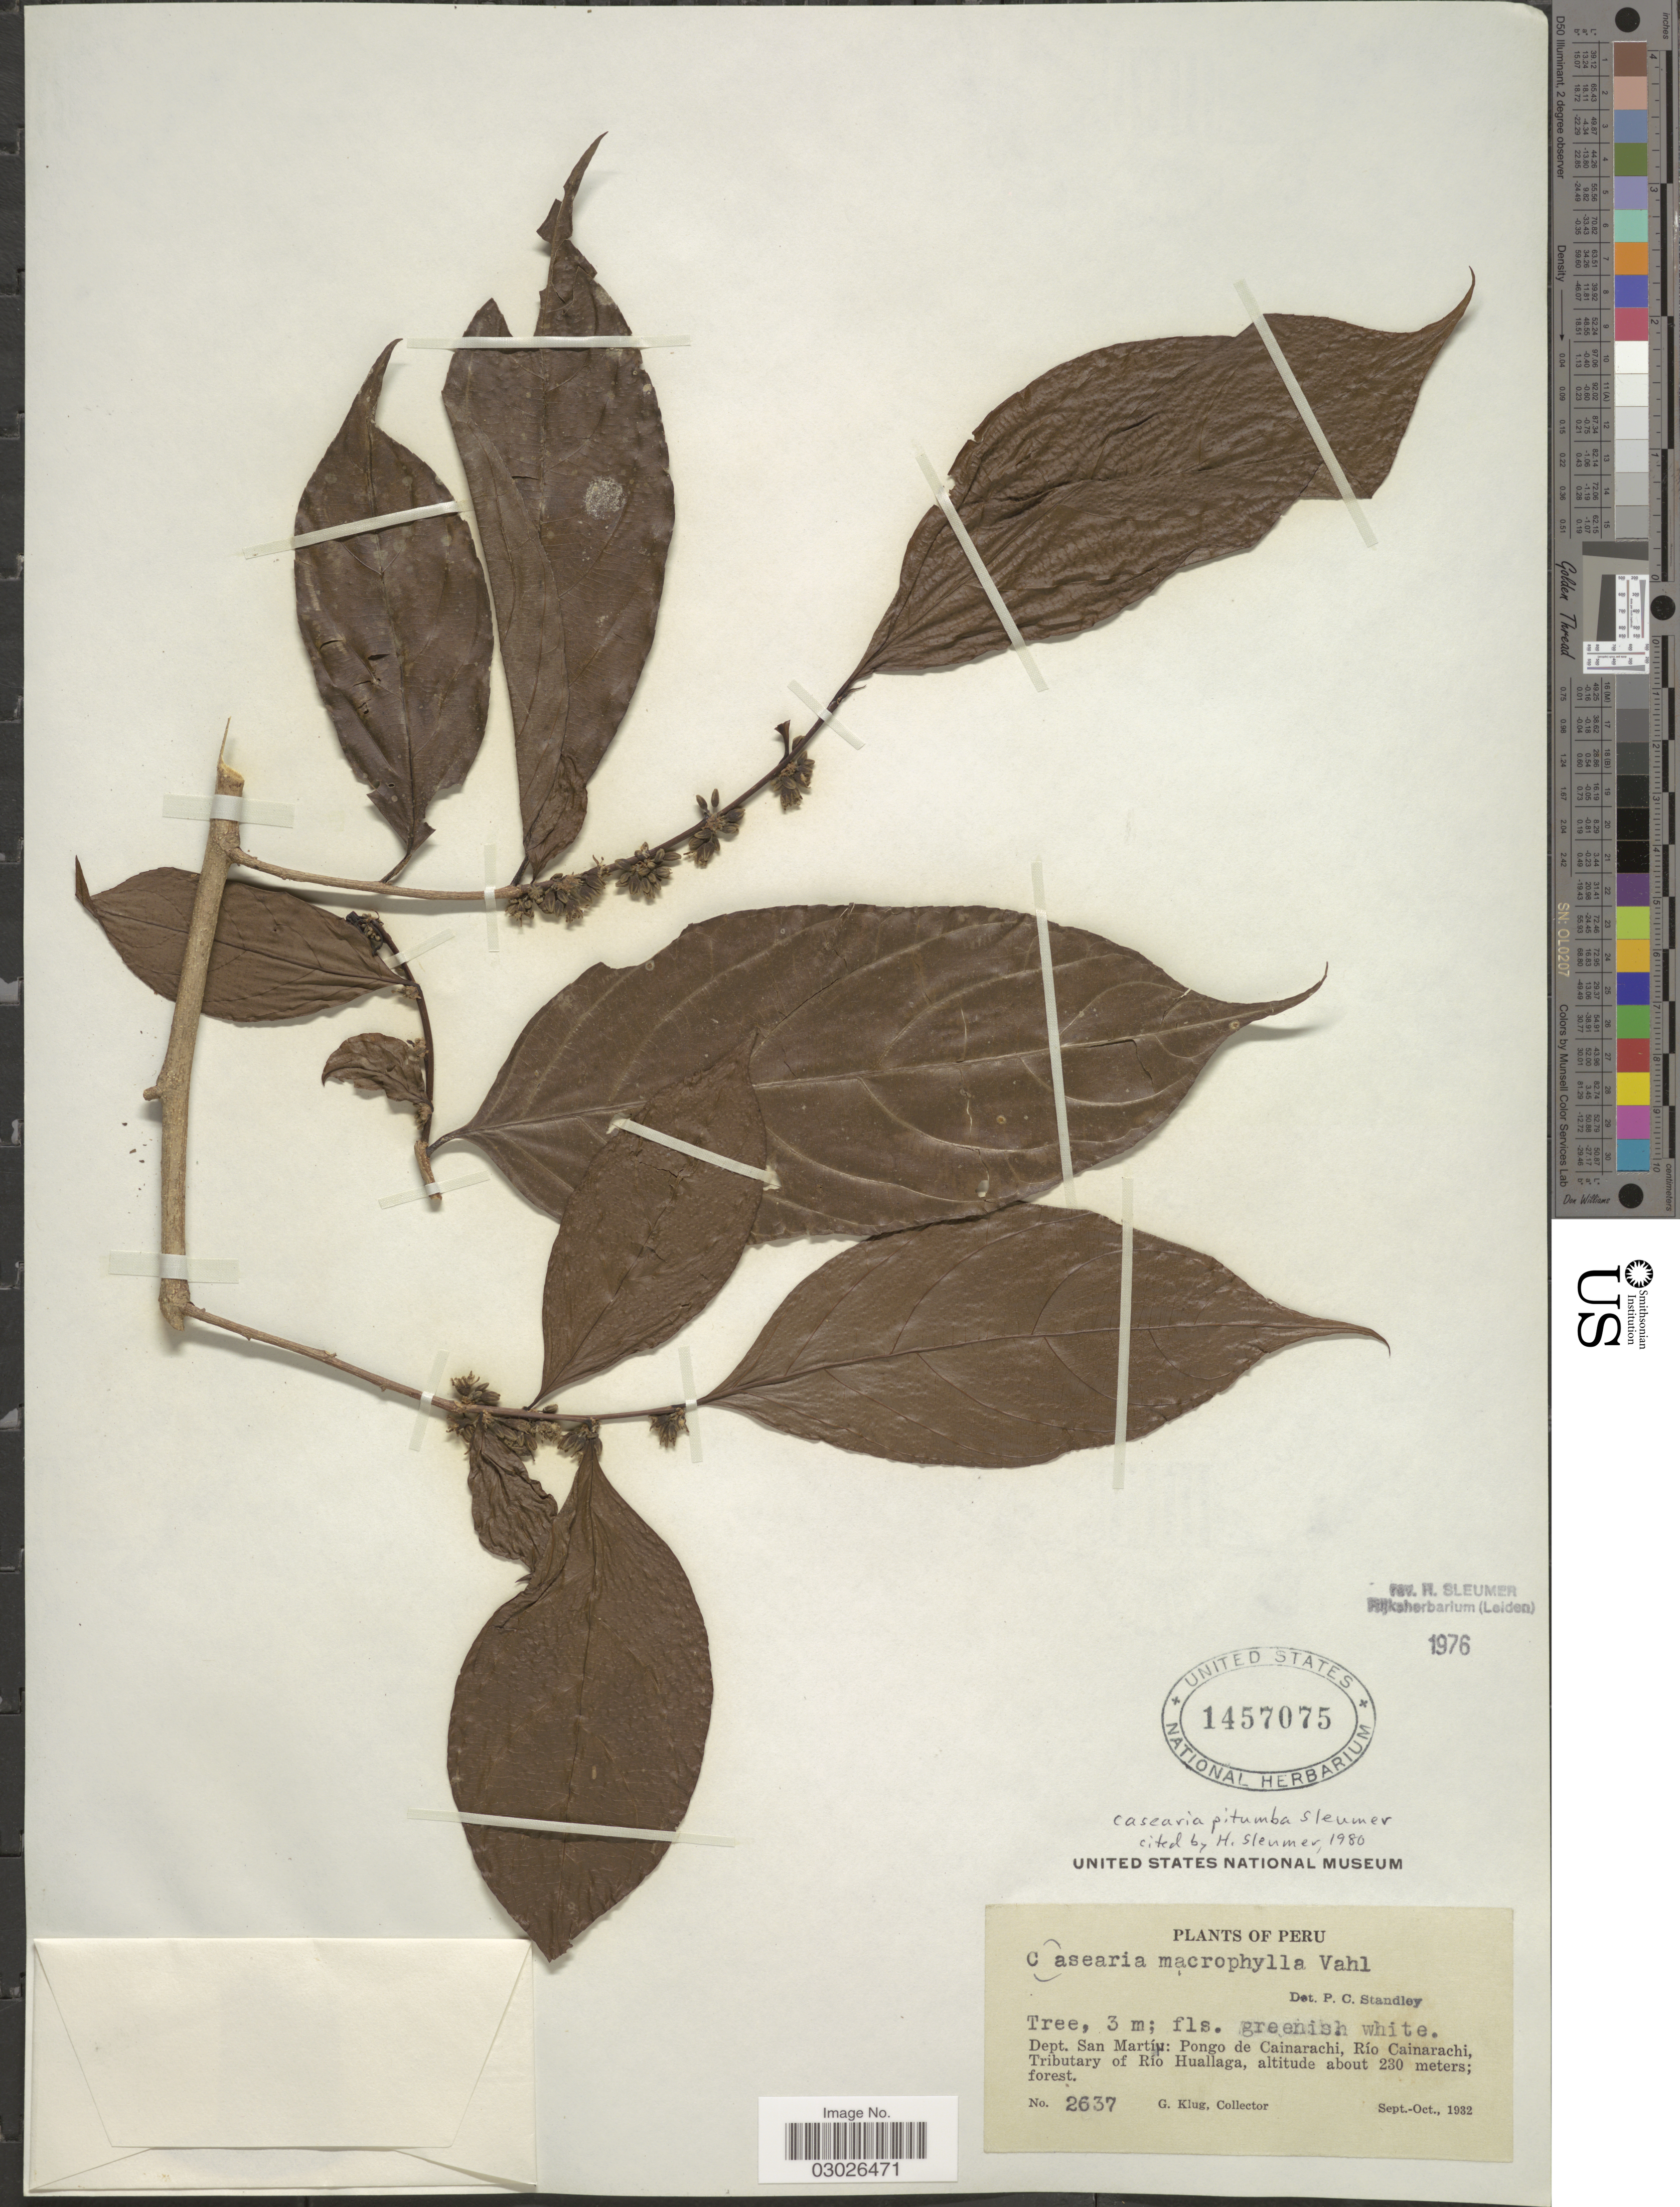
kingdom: Plantae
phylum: Tracheophyta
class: Magnoliopsida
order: Malpighiales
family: Salicaceae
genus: Casearia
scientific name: Casearia pitumba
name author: Sleumer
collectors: G. Klug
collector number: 2637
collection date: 1932-09/1932-10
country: Peru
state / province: San Martín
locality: Dept. San Martín: Pongo de Cainarachi, Río Cainarachi, Tributary of Río Huallaga.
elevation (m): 230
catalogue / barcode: US 1457075